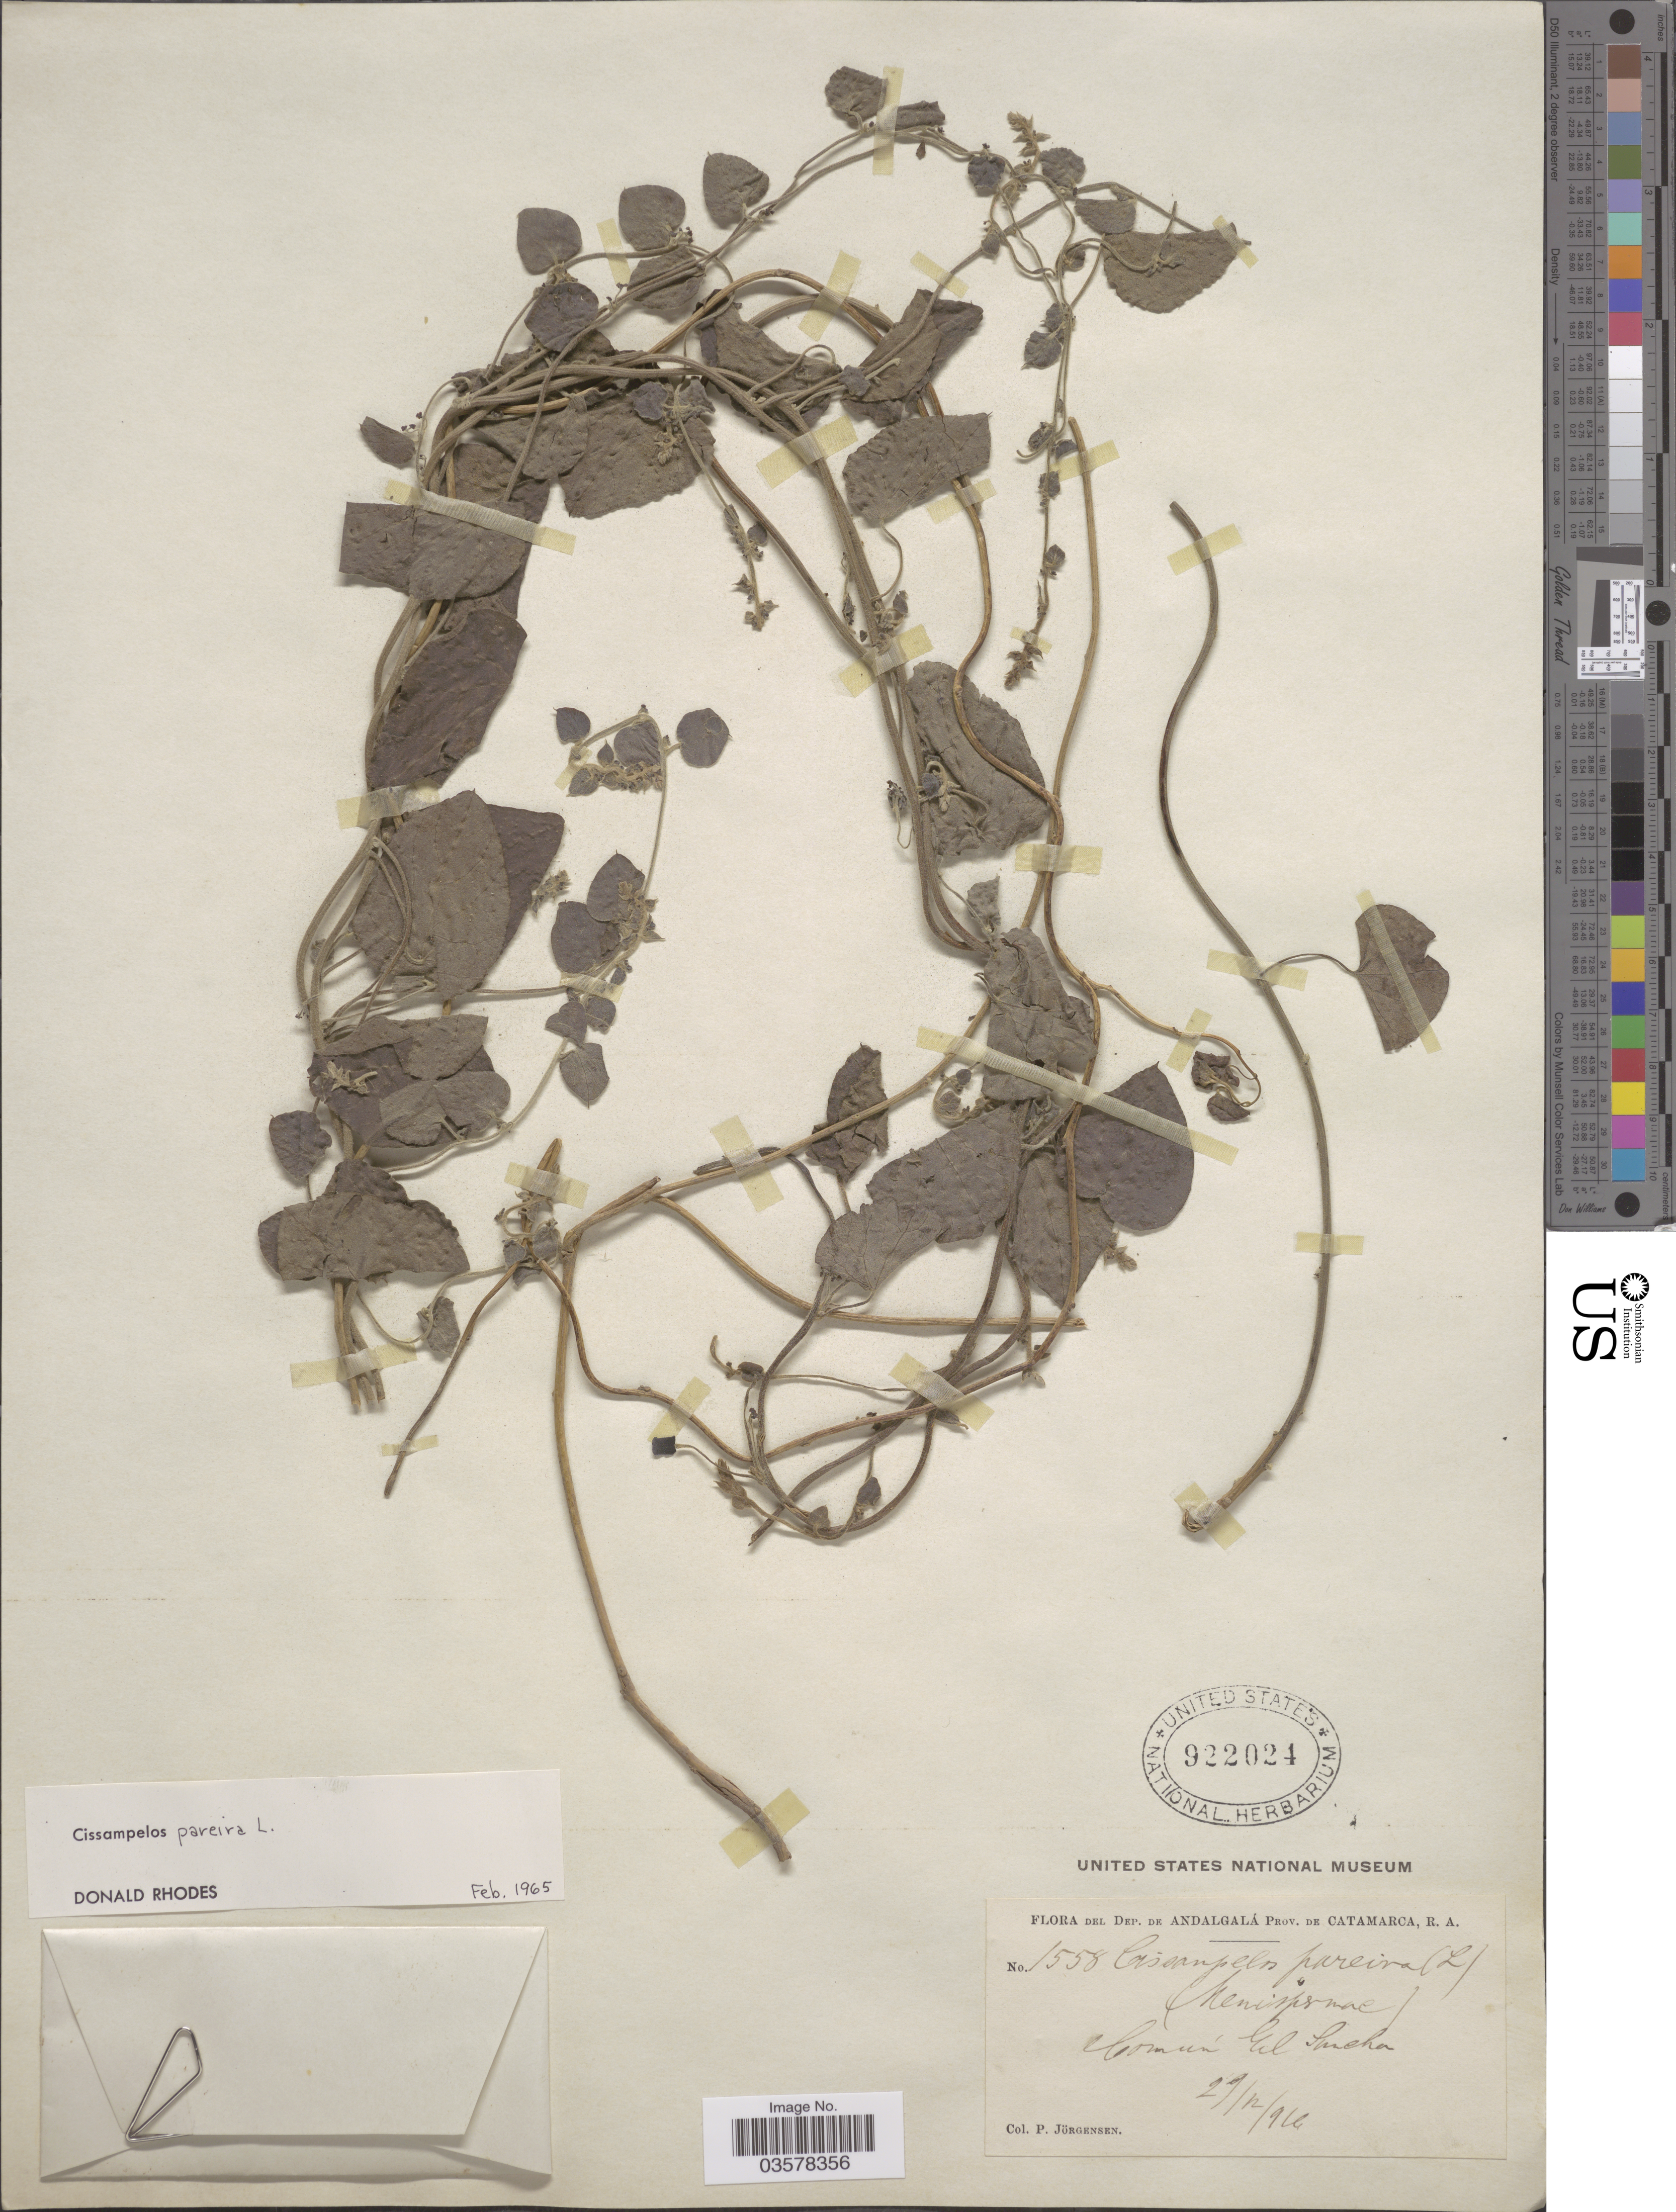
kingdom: Plantae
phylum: Tracheophyta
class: Magnoliopsida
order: Ranunculales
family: Menispermaceae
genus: Cissampelos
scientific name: Cissampelos pareira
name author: L.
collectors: P. Jörgensen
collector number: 1558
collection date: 1914-12-27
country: Argentina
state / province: Catamarca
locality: Dep. de Andalgalá. Comun El Suncho.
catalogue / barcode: US 922024